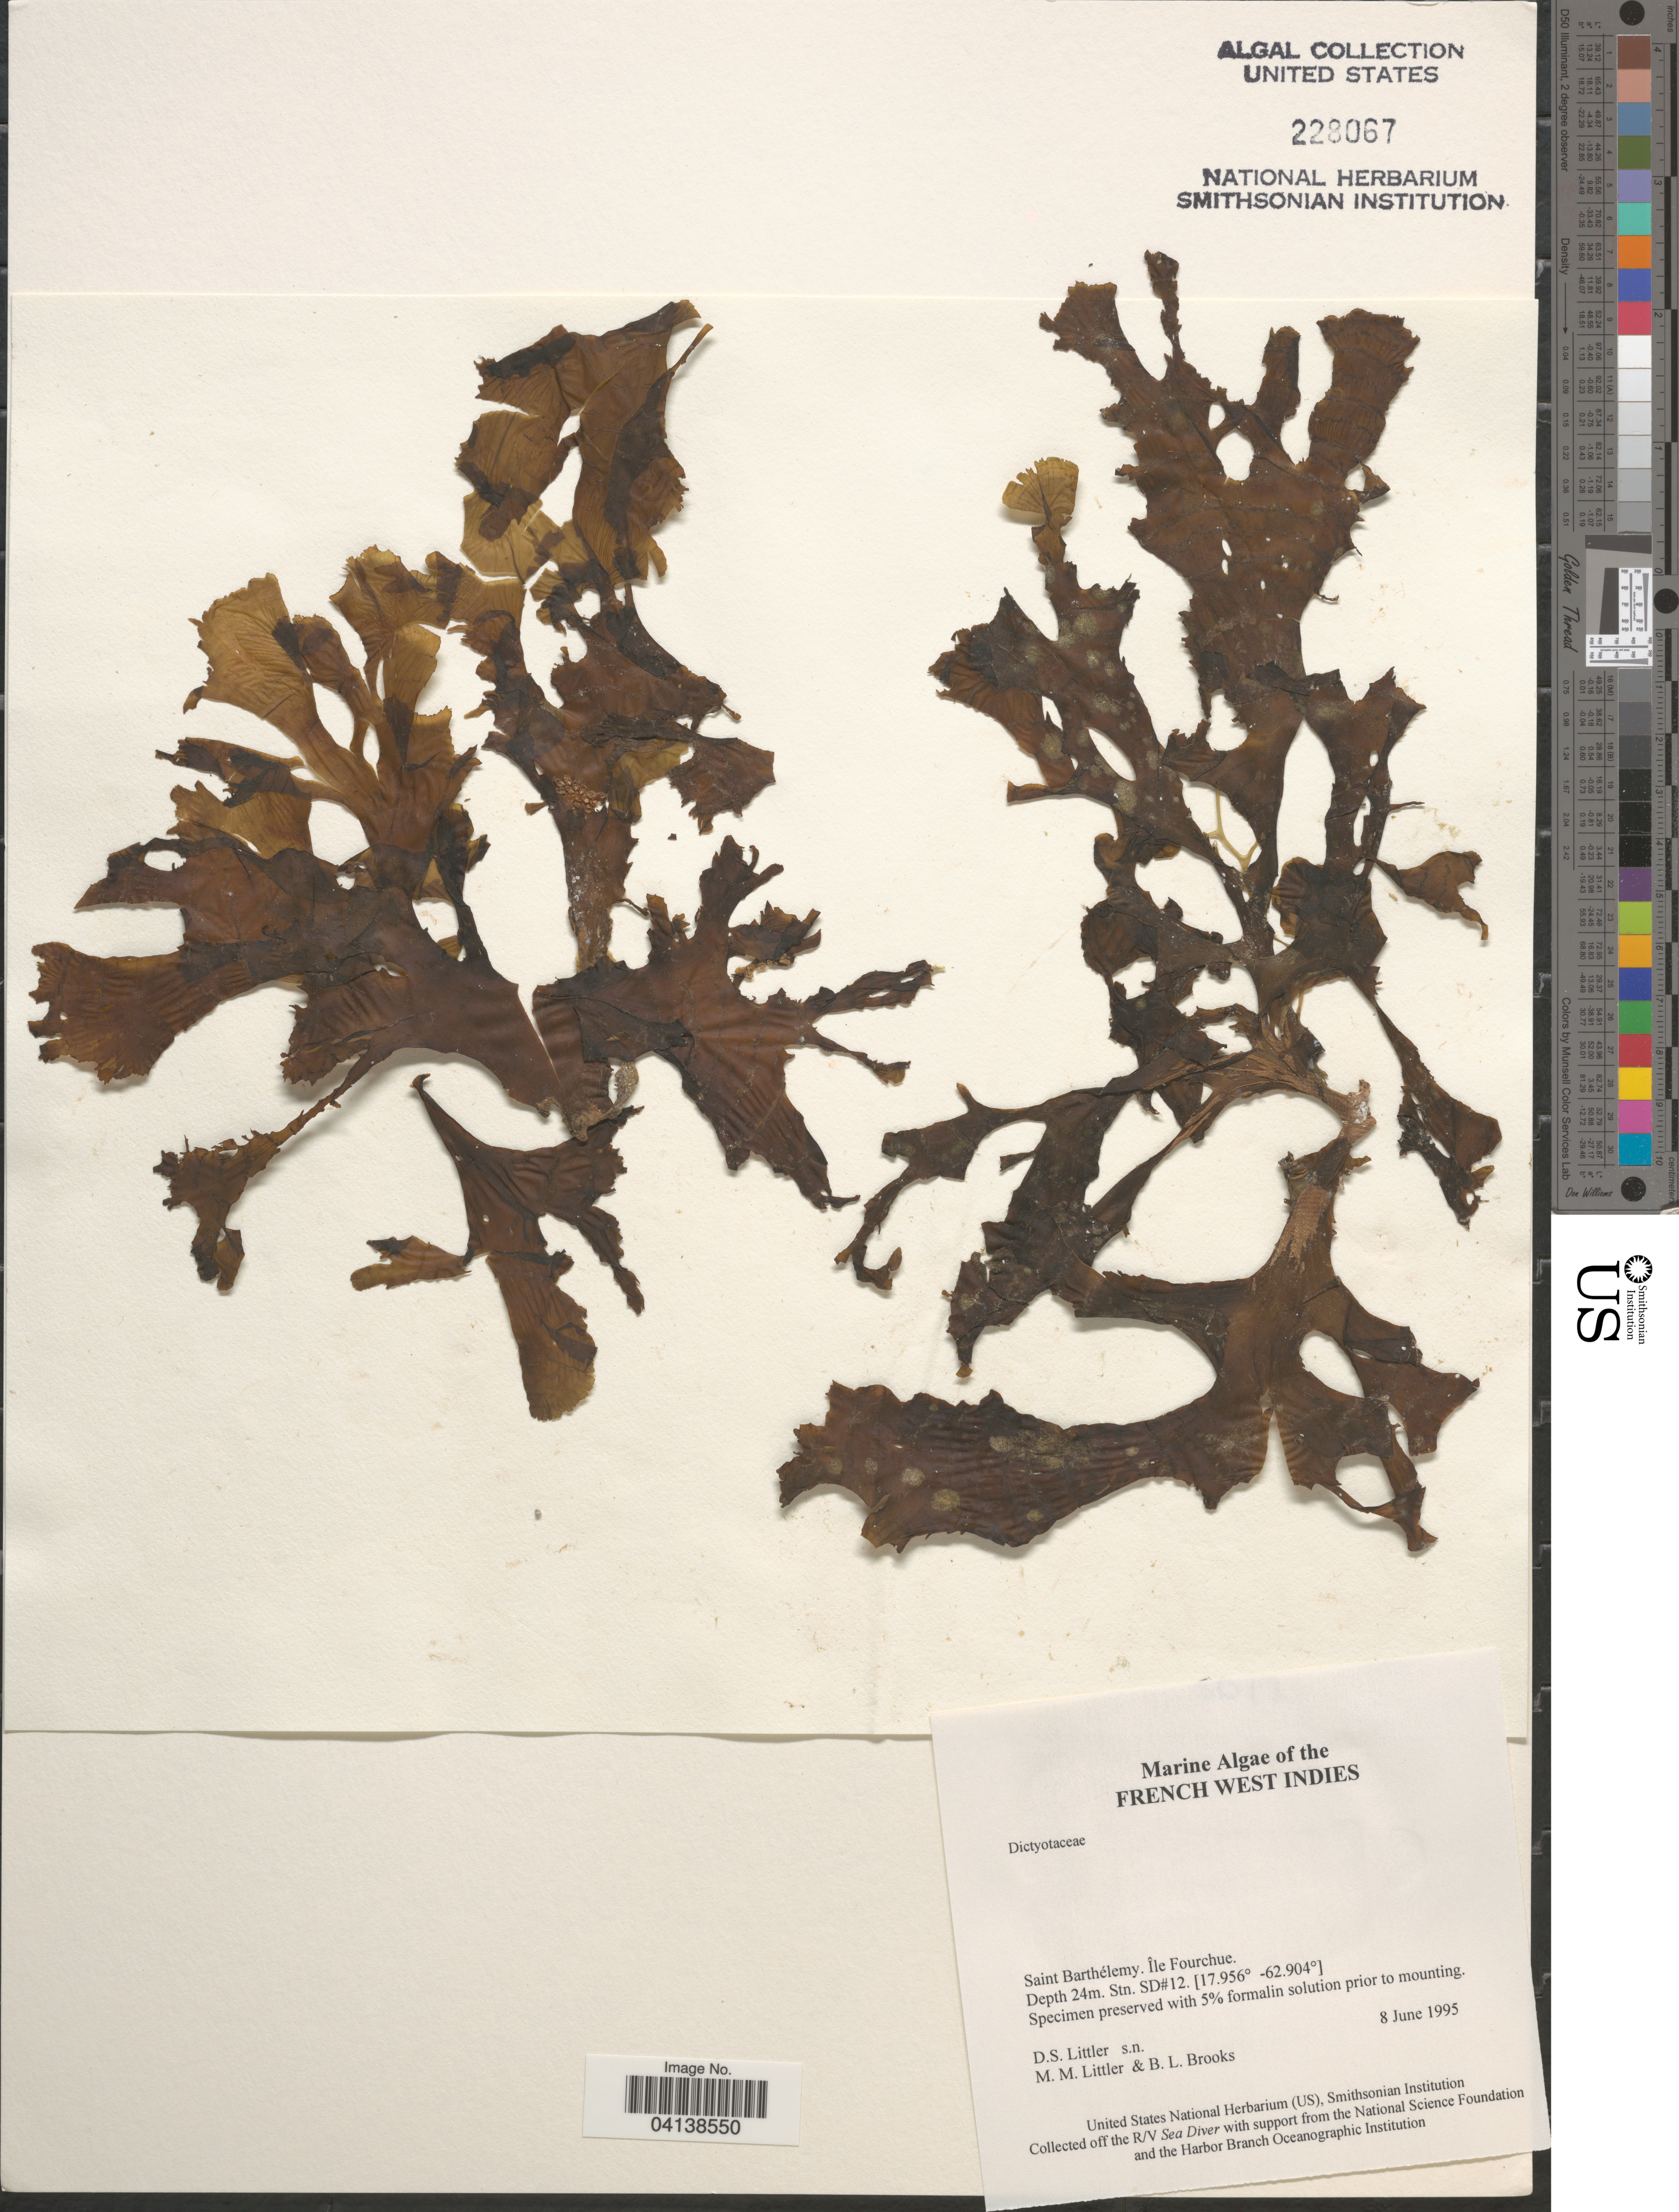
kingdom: Chromista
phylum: Ochrophyta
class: Phaeophyceae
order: Dictyotales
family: Dictyotaceae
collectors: D. S. Littler & B. Brooks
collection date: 1995-06-08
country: Saint Barthélemy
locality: French West Indies. Île Fourchue. Stn. SD#12.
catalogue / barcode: US 228067